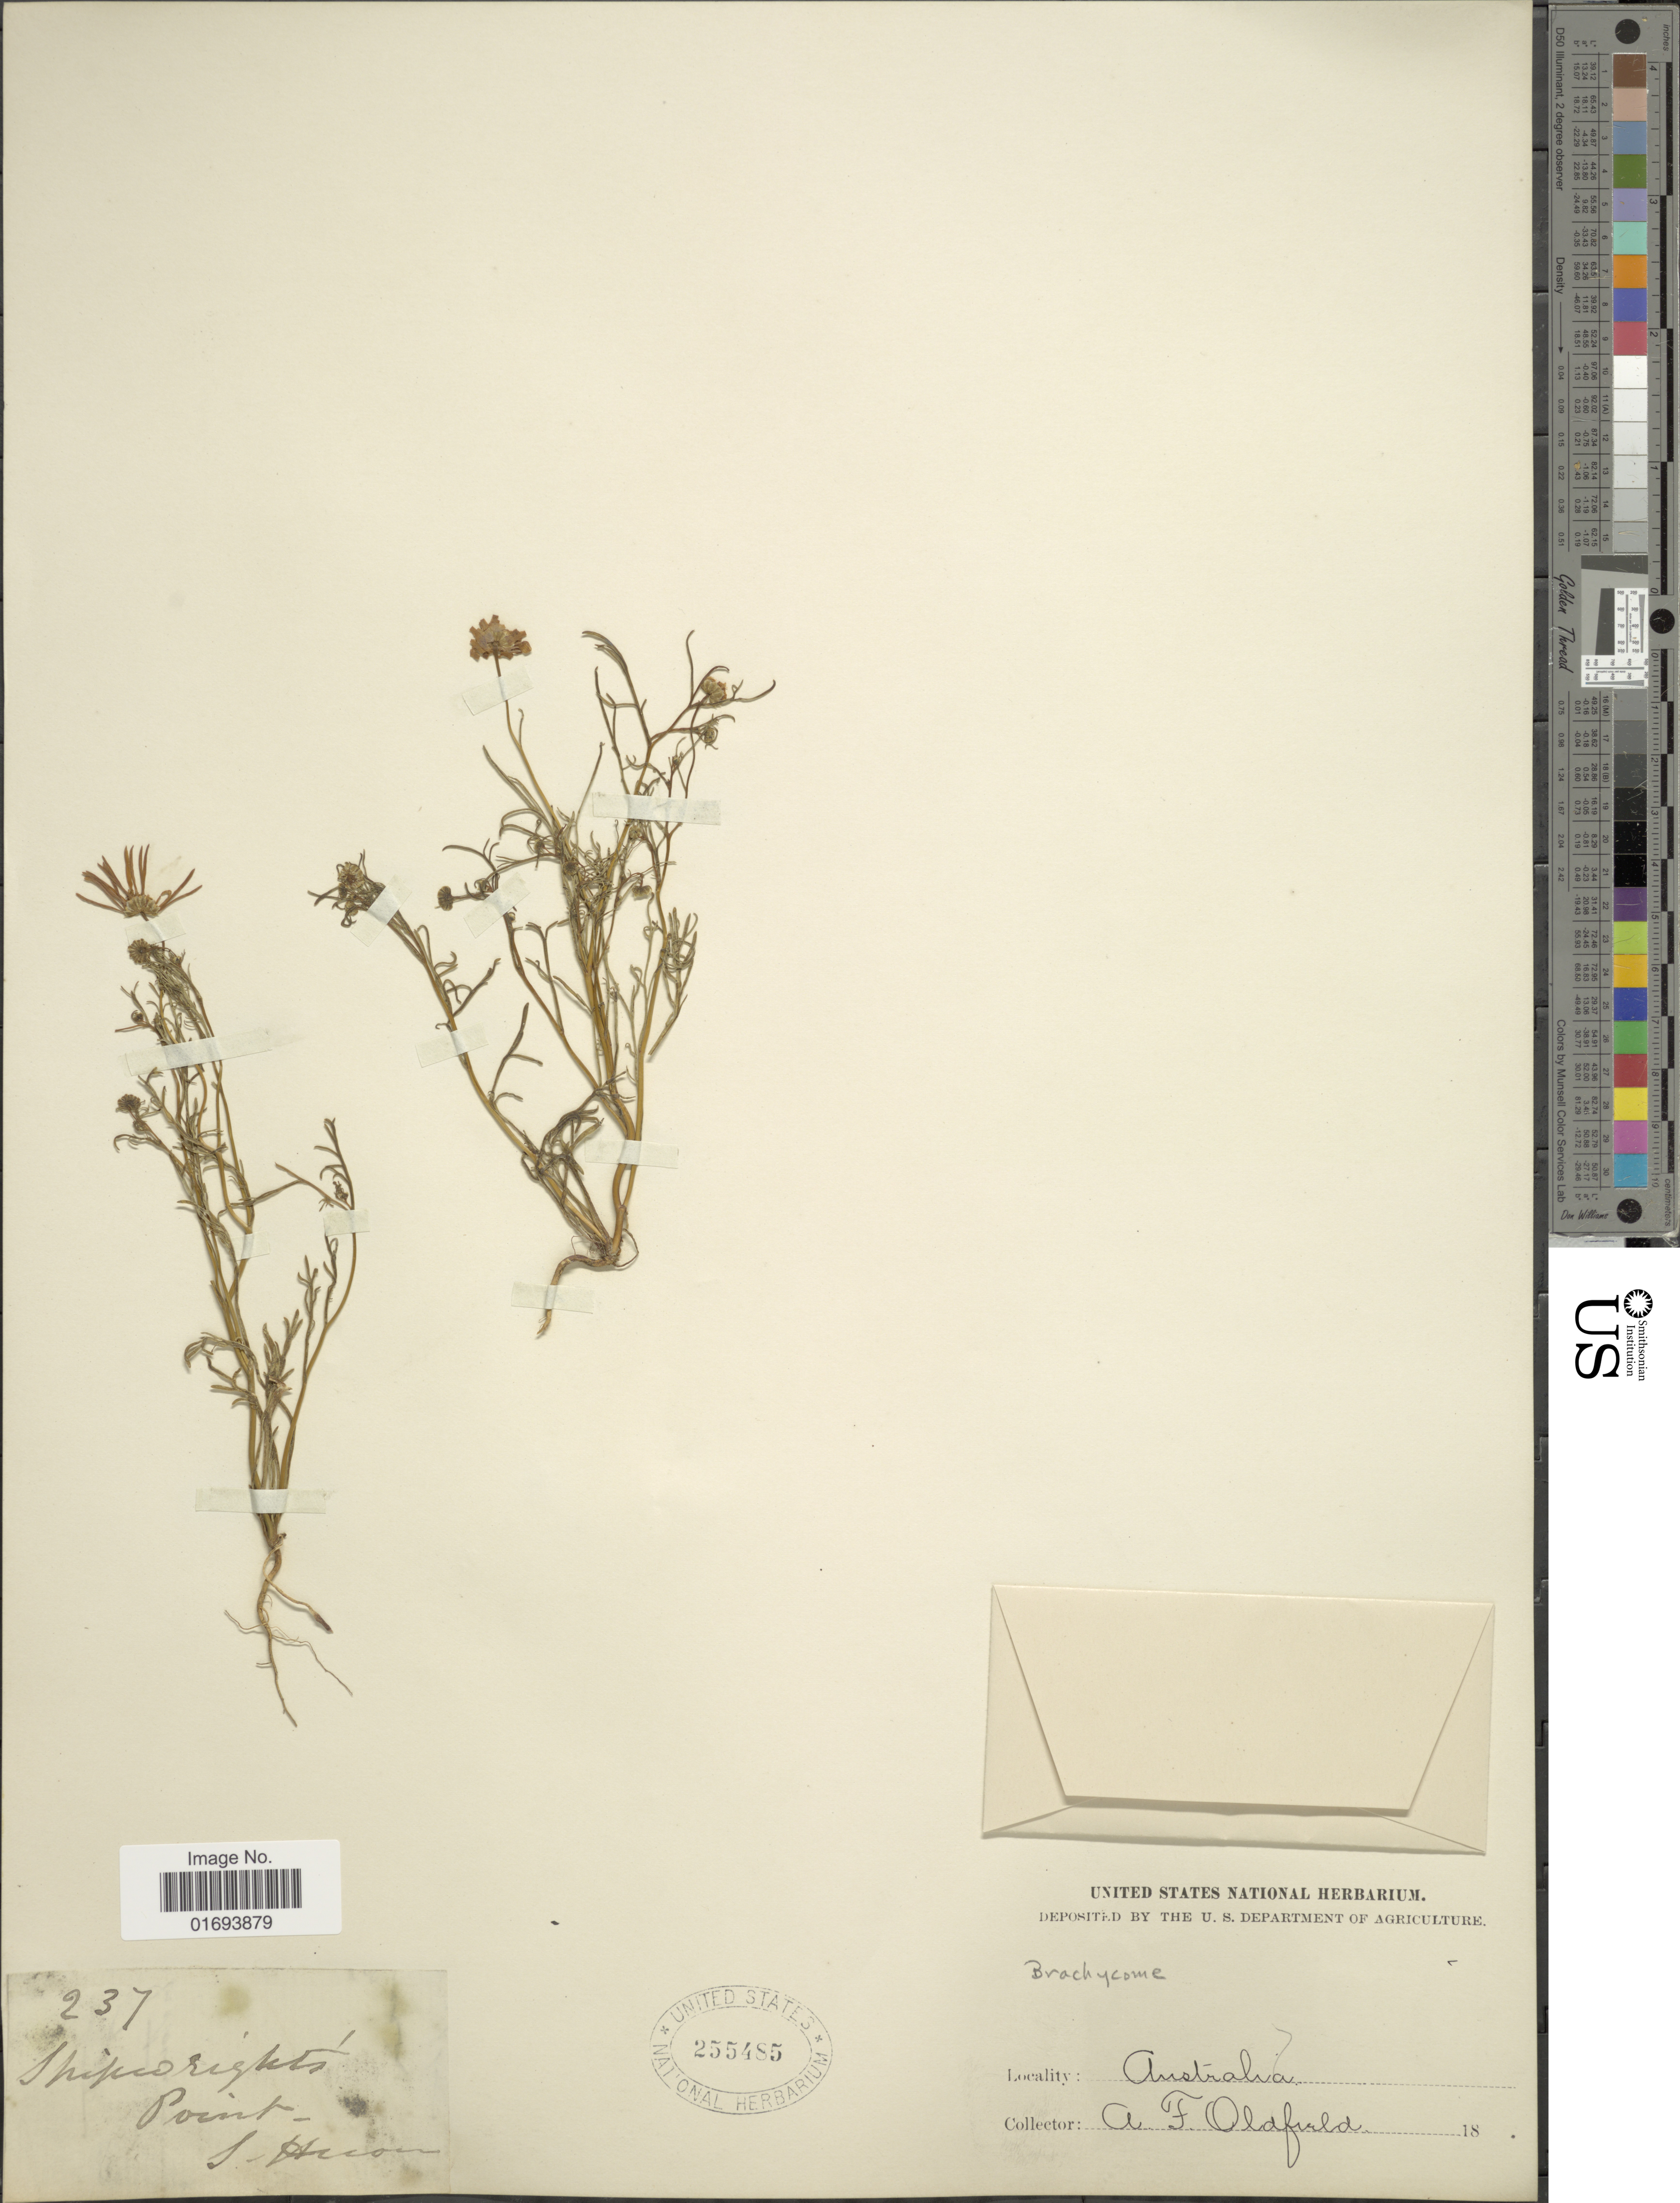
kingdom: Plantae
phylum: Tracheophyta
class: Magnoliopsida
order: Asterales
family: Asteraceae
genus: Brachyscome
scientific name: Brachyscome sp.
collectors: A. Oldfield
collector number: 237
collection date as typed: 18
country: Australia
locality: Thipco rights Point, S. Huzon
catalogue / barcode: US 255485